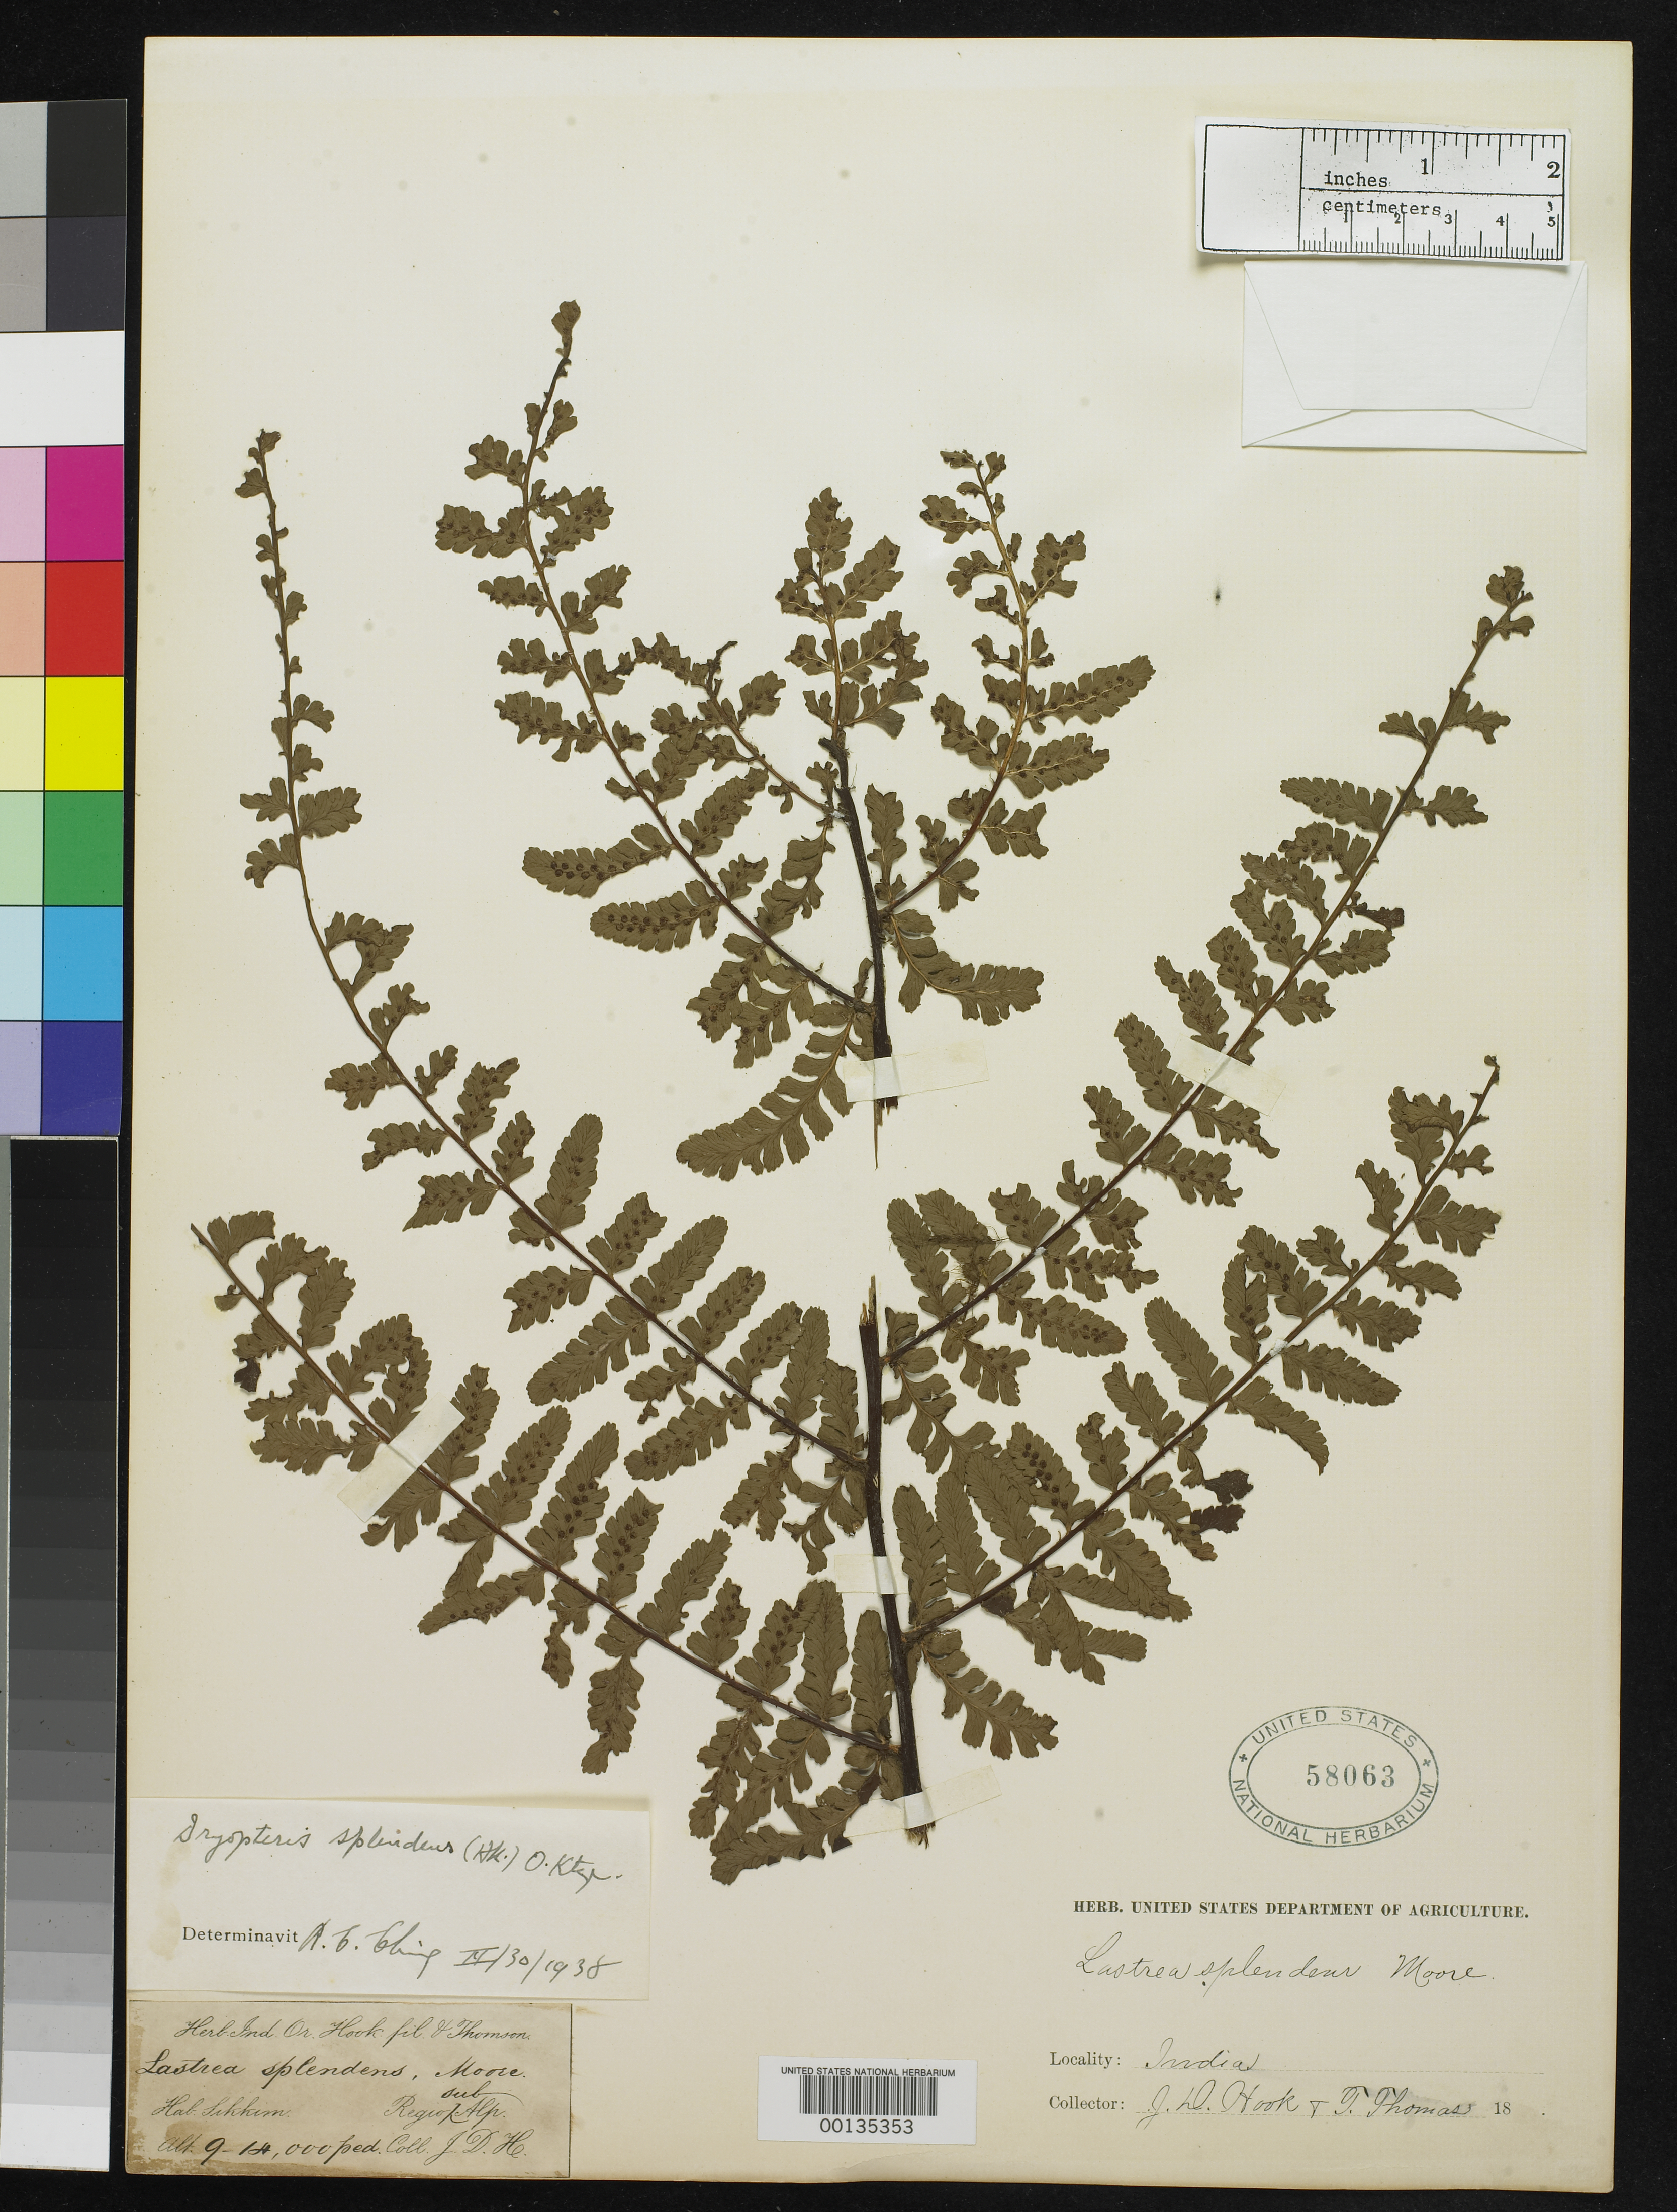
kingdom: Plantae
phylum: Tracheophyta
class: Polypodiopsida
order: Polypodiales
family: Dryopteridaceae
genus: Nephrodium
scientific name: Nephrodium splendens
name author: Hook.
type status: Type Collection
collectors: W. J. Hooker & T. Thomson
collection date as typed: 18--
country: India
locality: Sikhim.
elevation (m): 2743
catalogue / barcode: US 58063